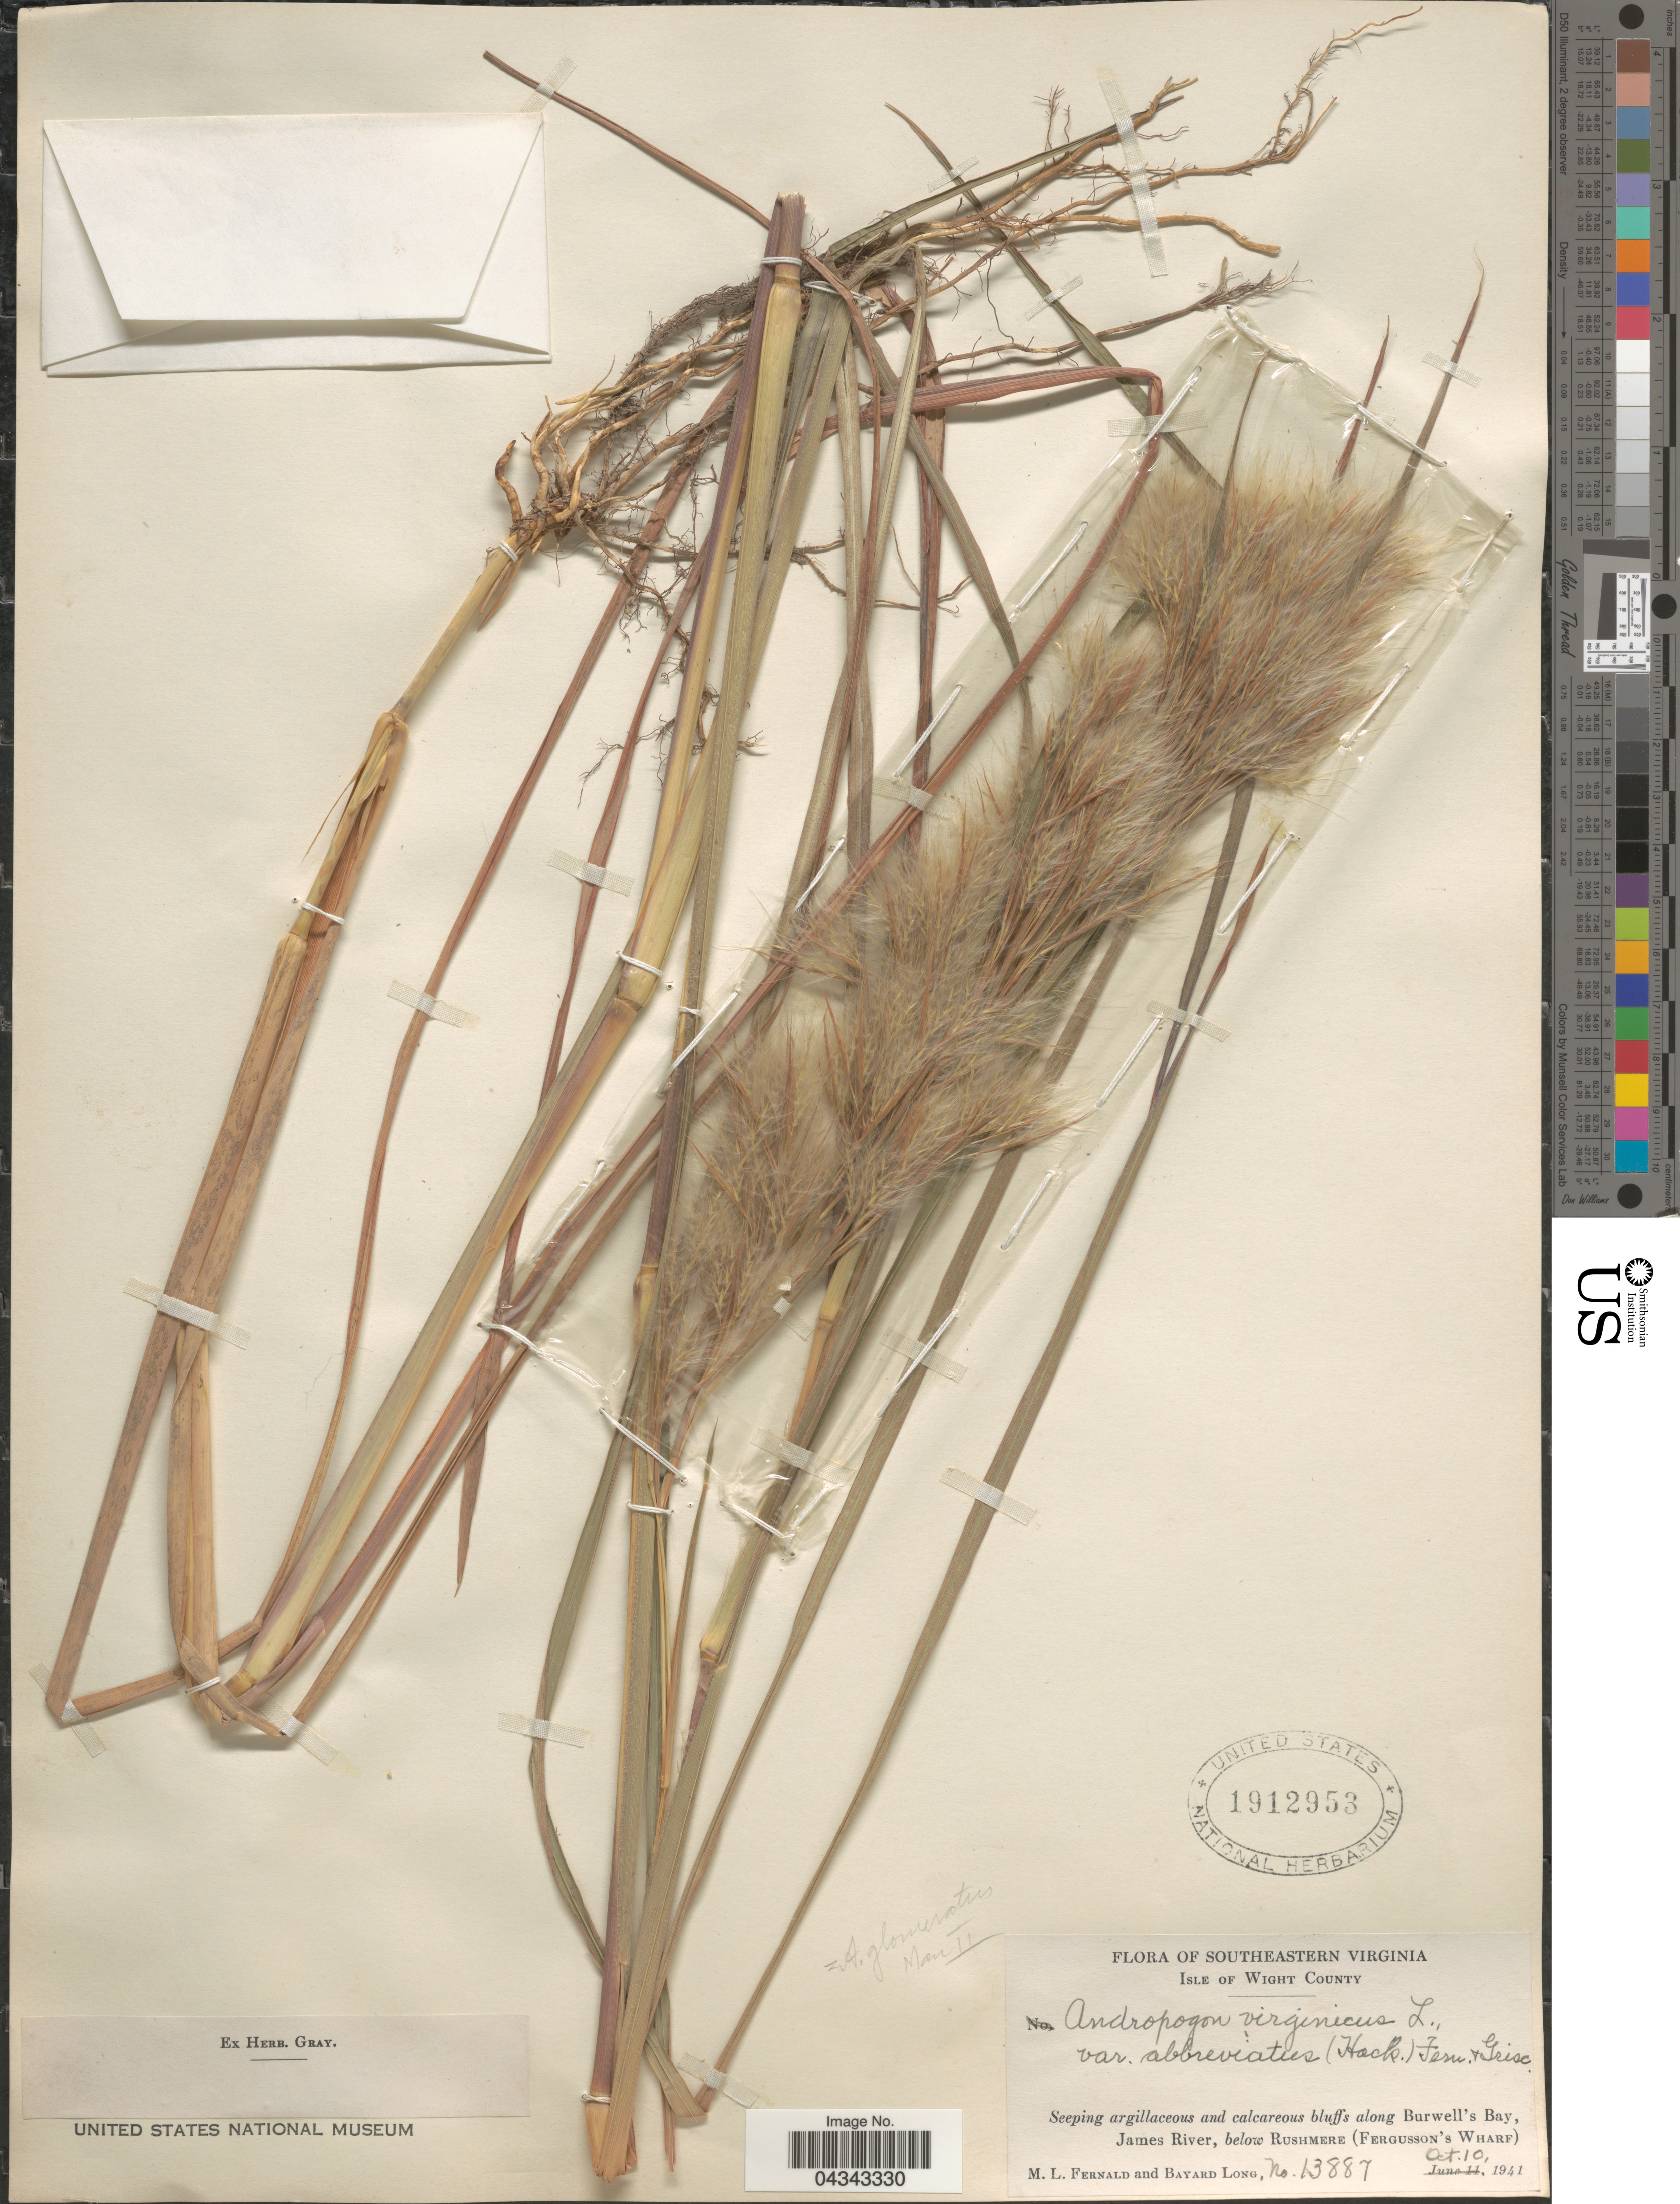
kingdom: Plantae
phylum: Tracheophyta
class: Liliopsida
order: Poales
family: Poaceae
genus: Andropogon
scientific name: Andropogon glomeratus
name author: (Walter) Britton, Stearns & Poggenb.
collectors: M. L. Fernald & B. Long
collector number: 13887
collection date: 1941-10-10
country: United States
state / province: Virginia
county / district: Isle of Wight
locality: Southeastern Virginia. Isle of Wight County. Seeping argillaceous and calcareous bluffs along Burwell's Bay, James River, below Rushmere (Fergusson's Wharf).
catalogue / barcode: US 1912953